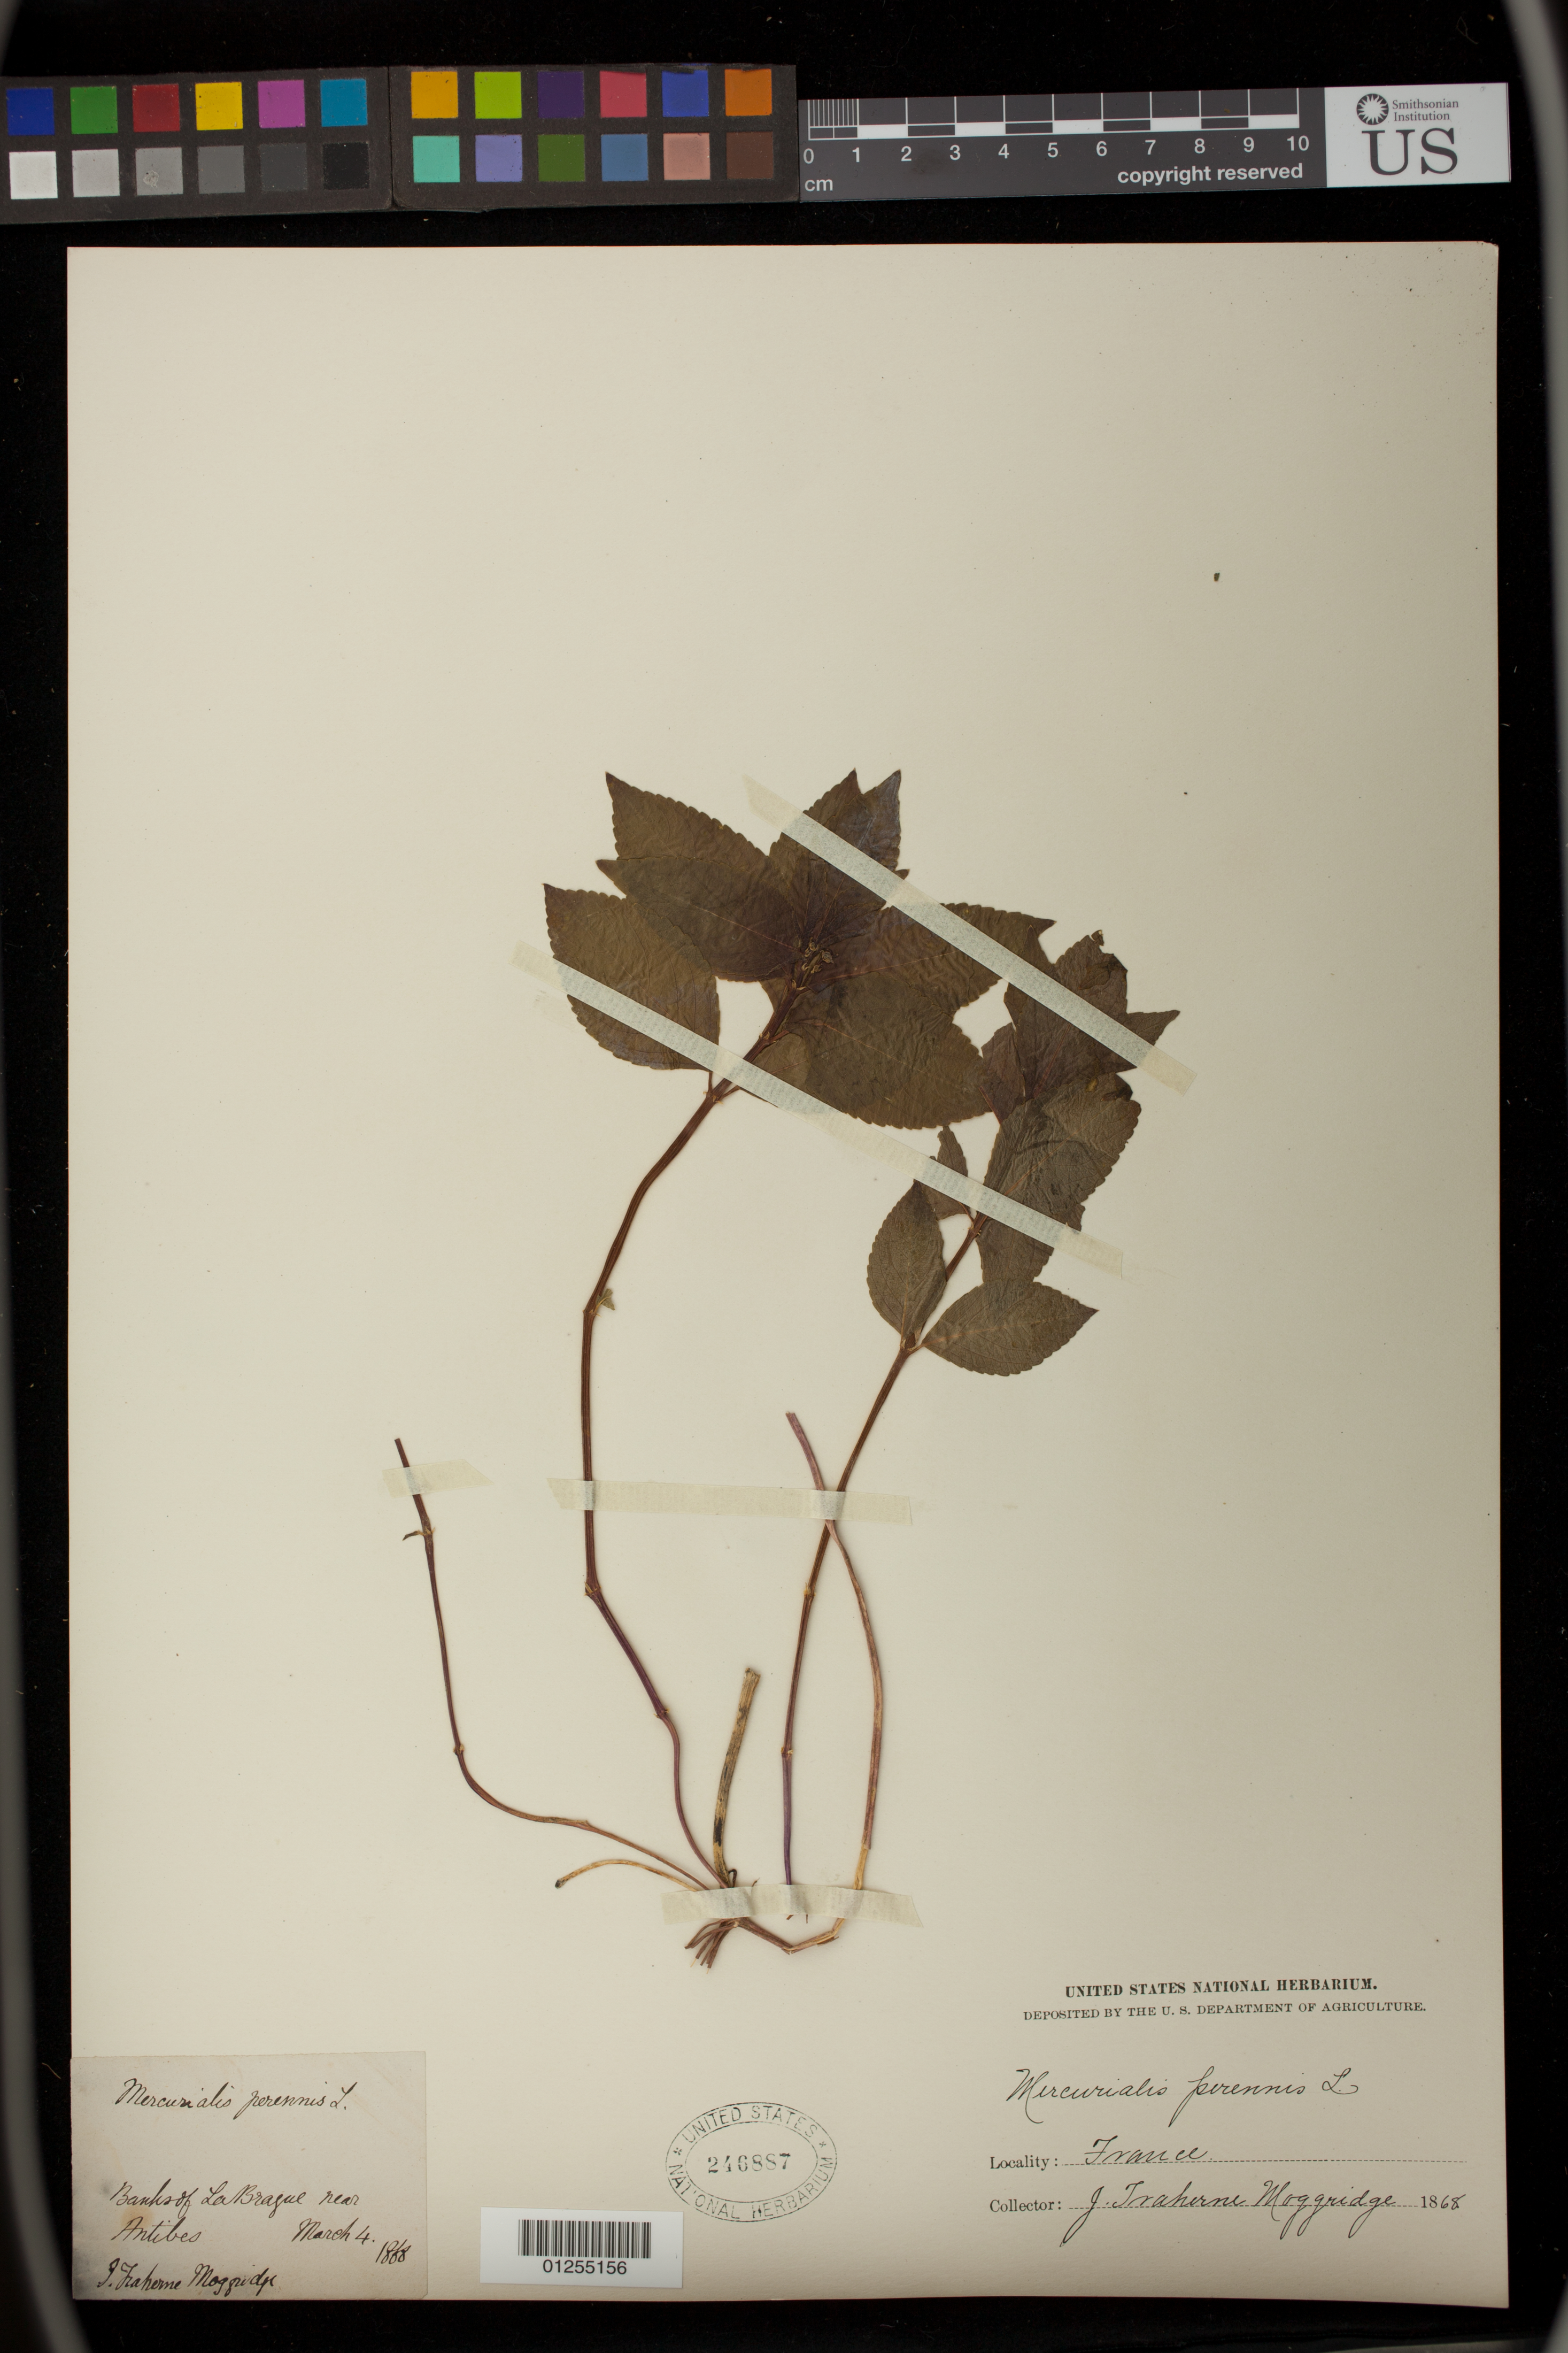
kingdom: Plantae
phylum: Tracheophyta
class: Magnoliopsida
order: Malpighiales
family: Euphorbiaceae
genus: Mercurialis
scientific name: Mercurialis perennis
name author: L.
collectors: J. T. Moggridge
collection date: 1868-03-04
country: France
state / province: Provence-Alpes-Cote d'Azur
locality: Banks of La Braque near Antibes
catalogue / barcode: US 246887